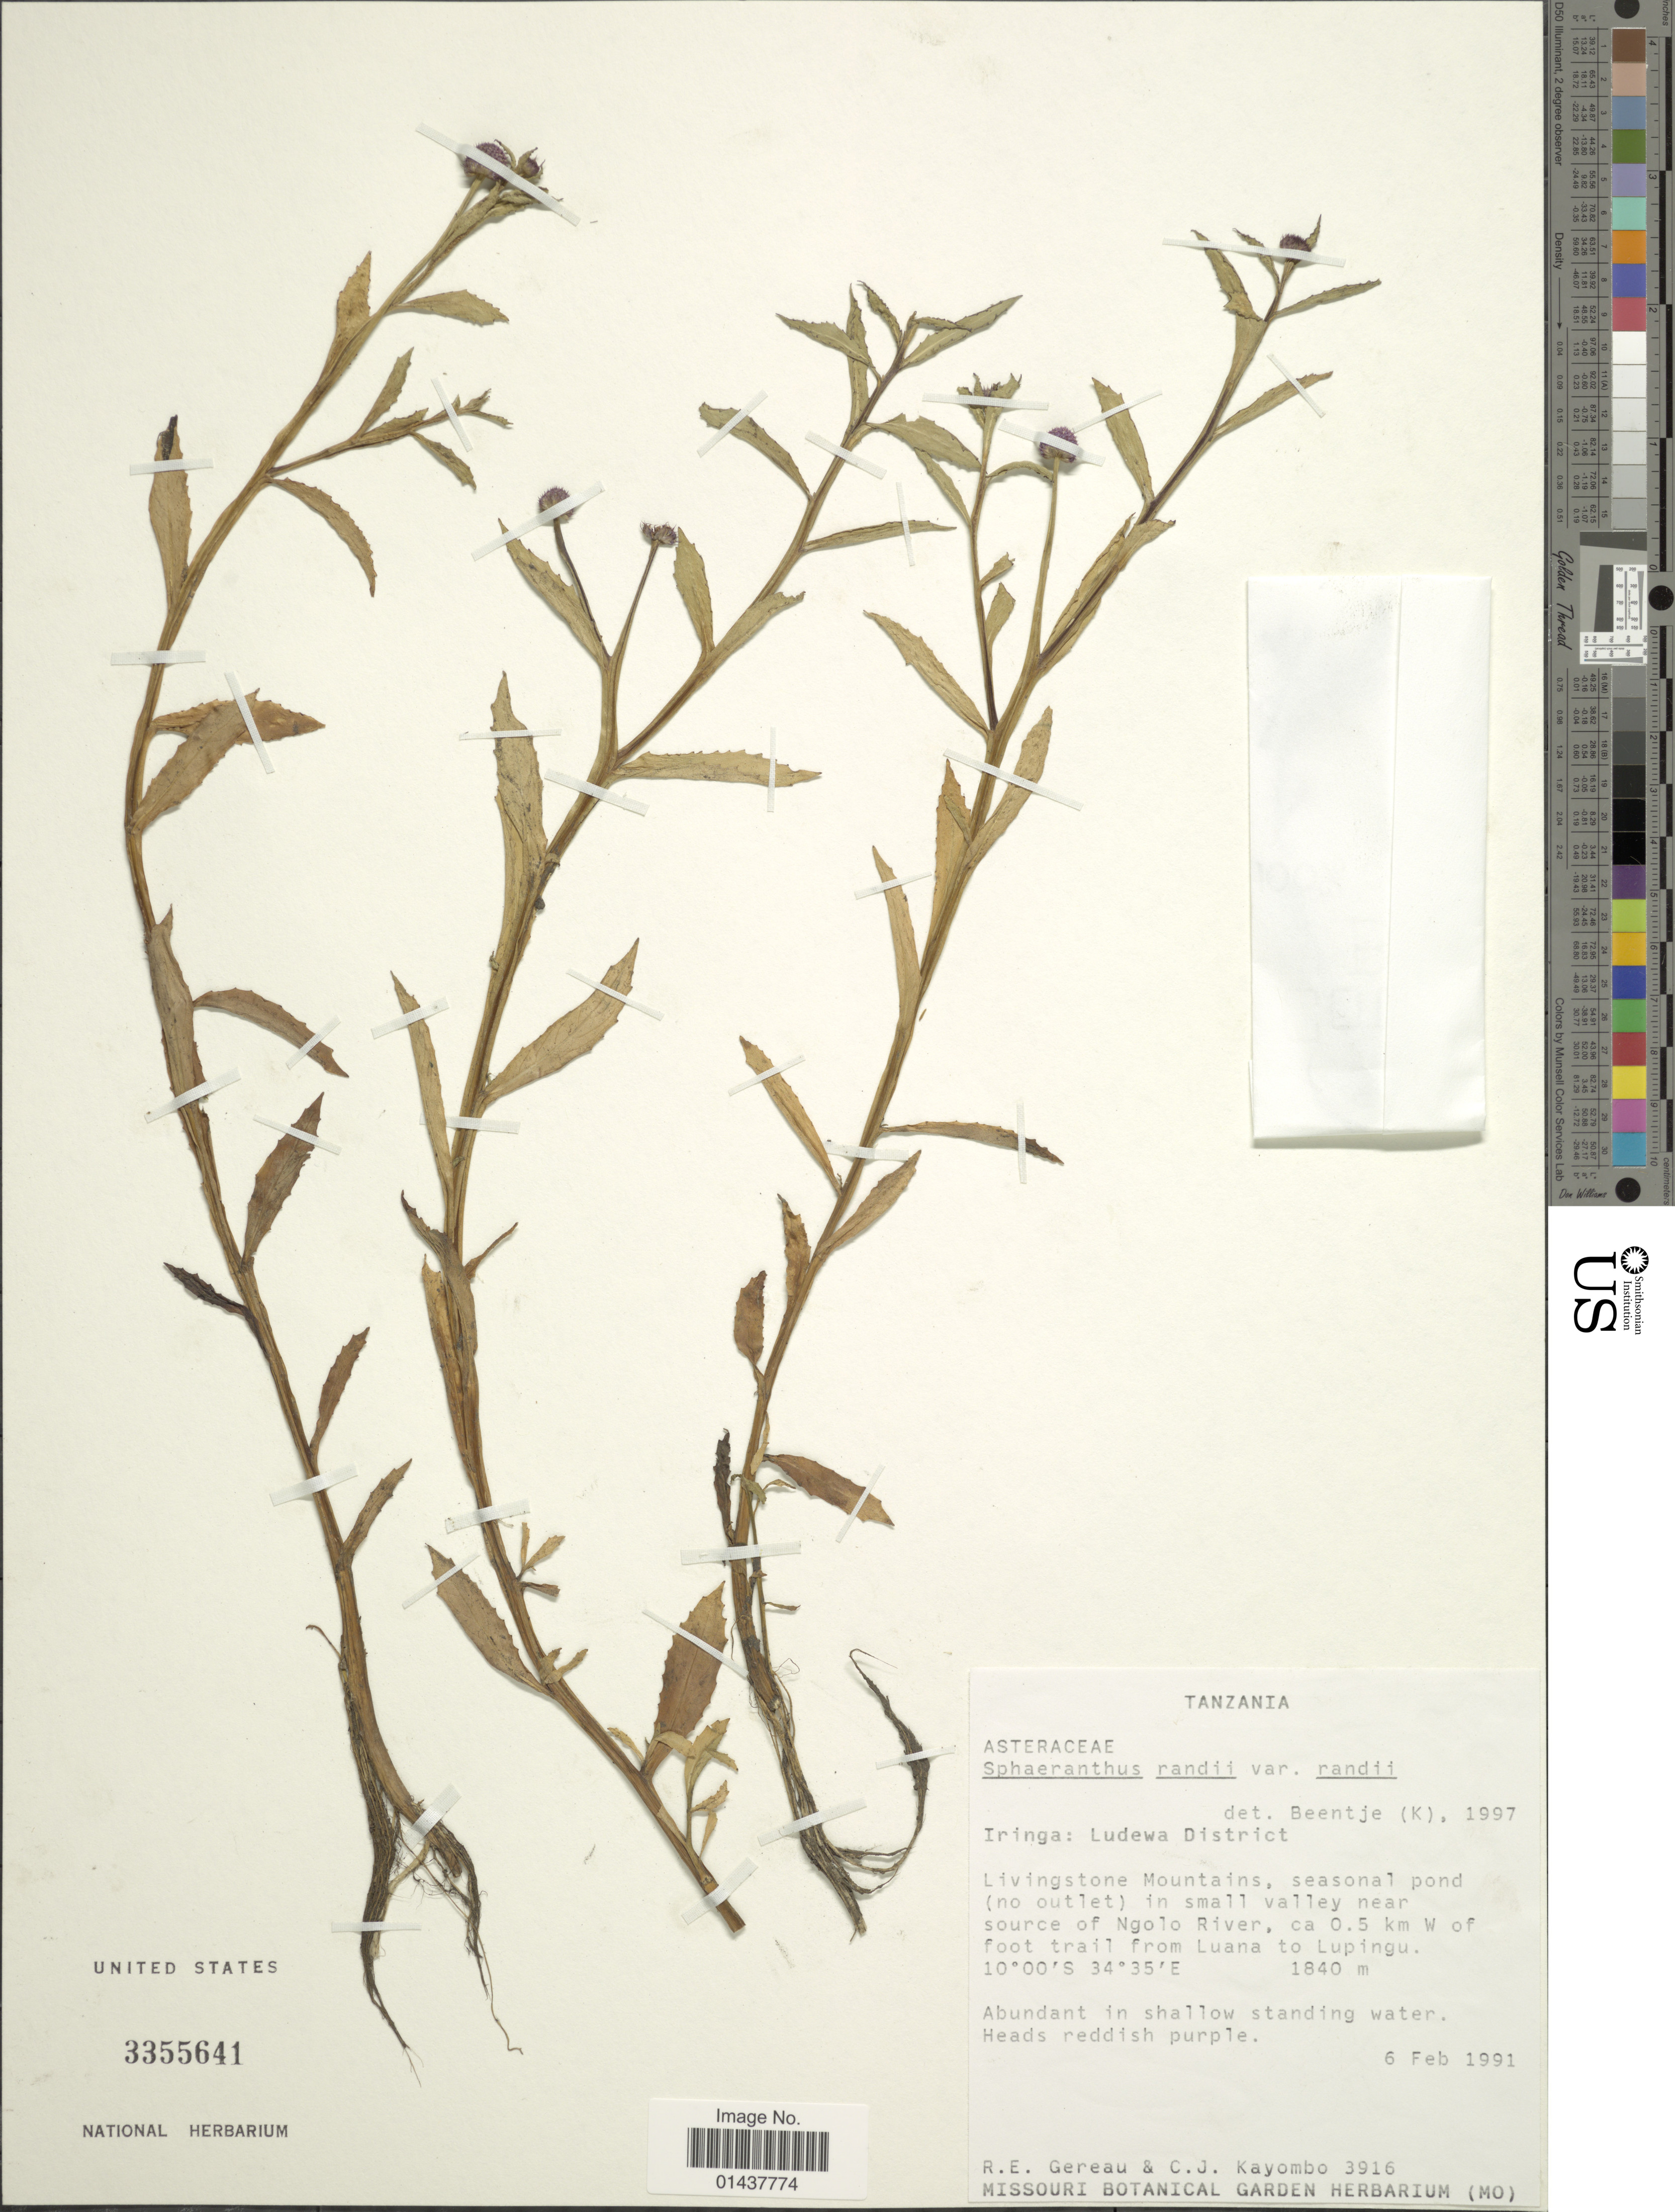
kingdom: Plantae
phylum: Tracheophyta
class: Magnoliopsida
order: Asterales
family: Asteraceae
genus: Sphaeranthus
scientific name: Sphaeranthus randii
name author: S. Moore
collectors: R. Gereau & C. Kayombo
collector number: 3916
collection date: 1991-02-06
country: Tanzania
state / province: Iringa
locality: Ludewa District, Livingstone mountains, seasonal pond (no outlet) in small valley near source of ngolo River, ca 0.5 km W of foot trail from Luana to Lupingu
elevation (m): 1840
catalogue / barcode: US 3355641